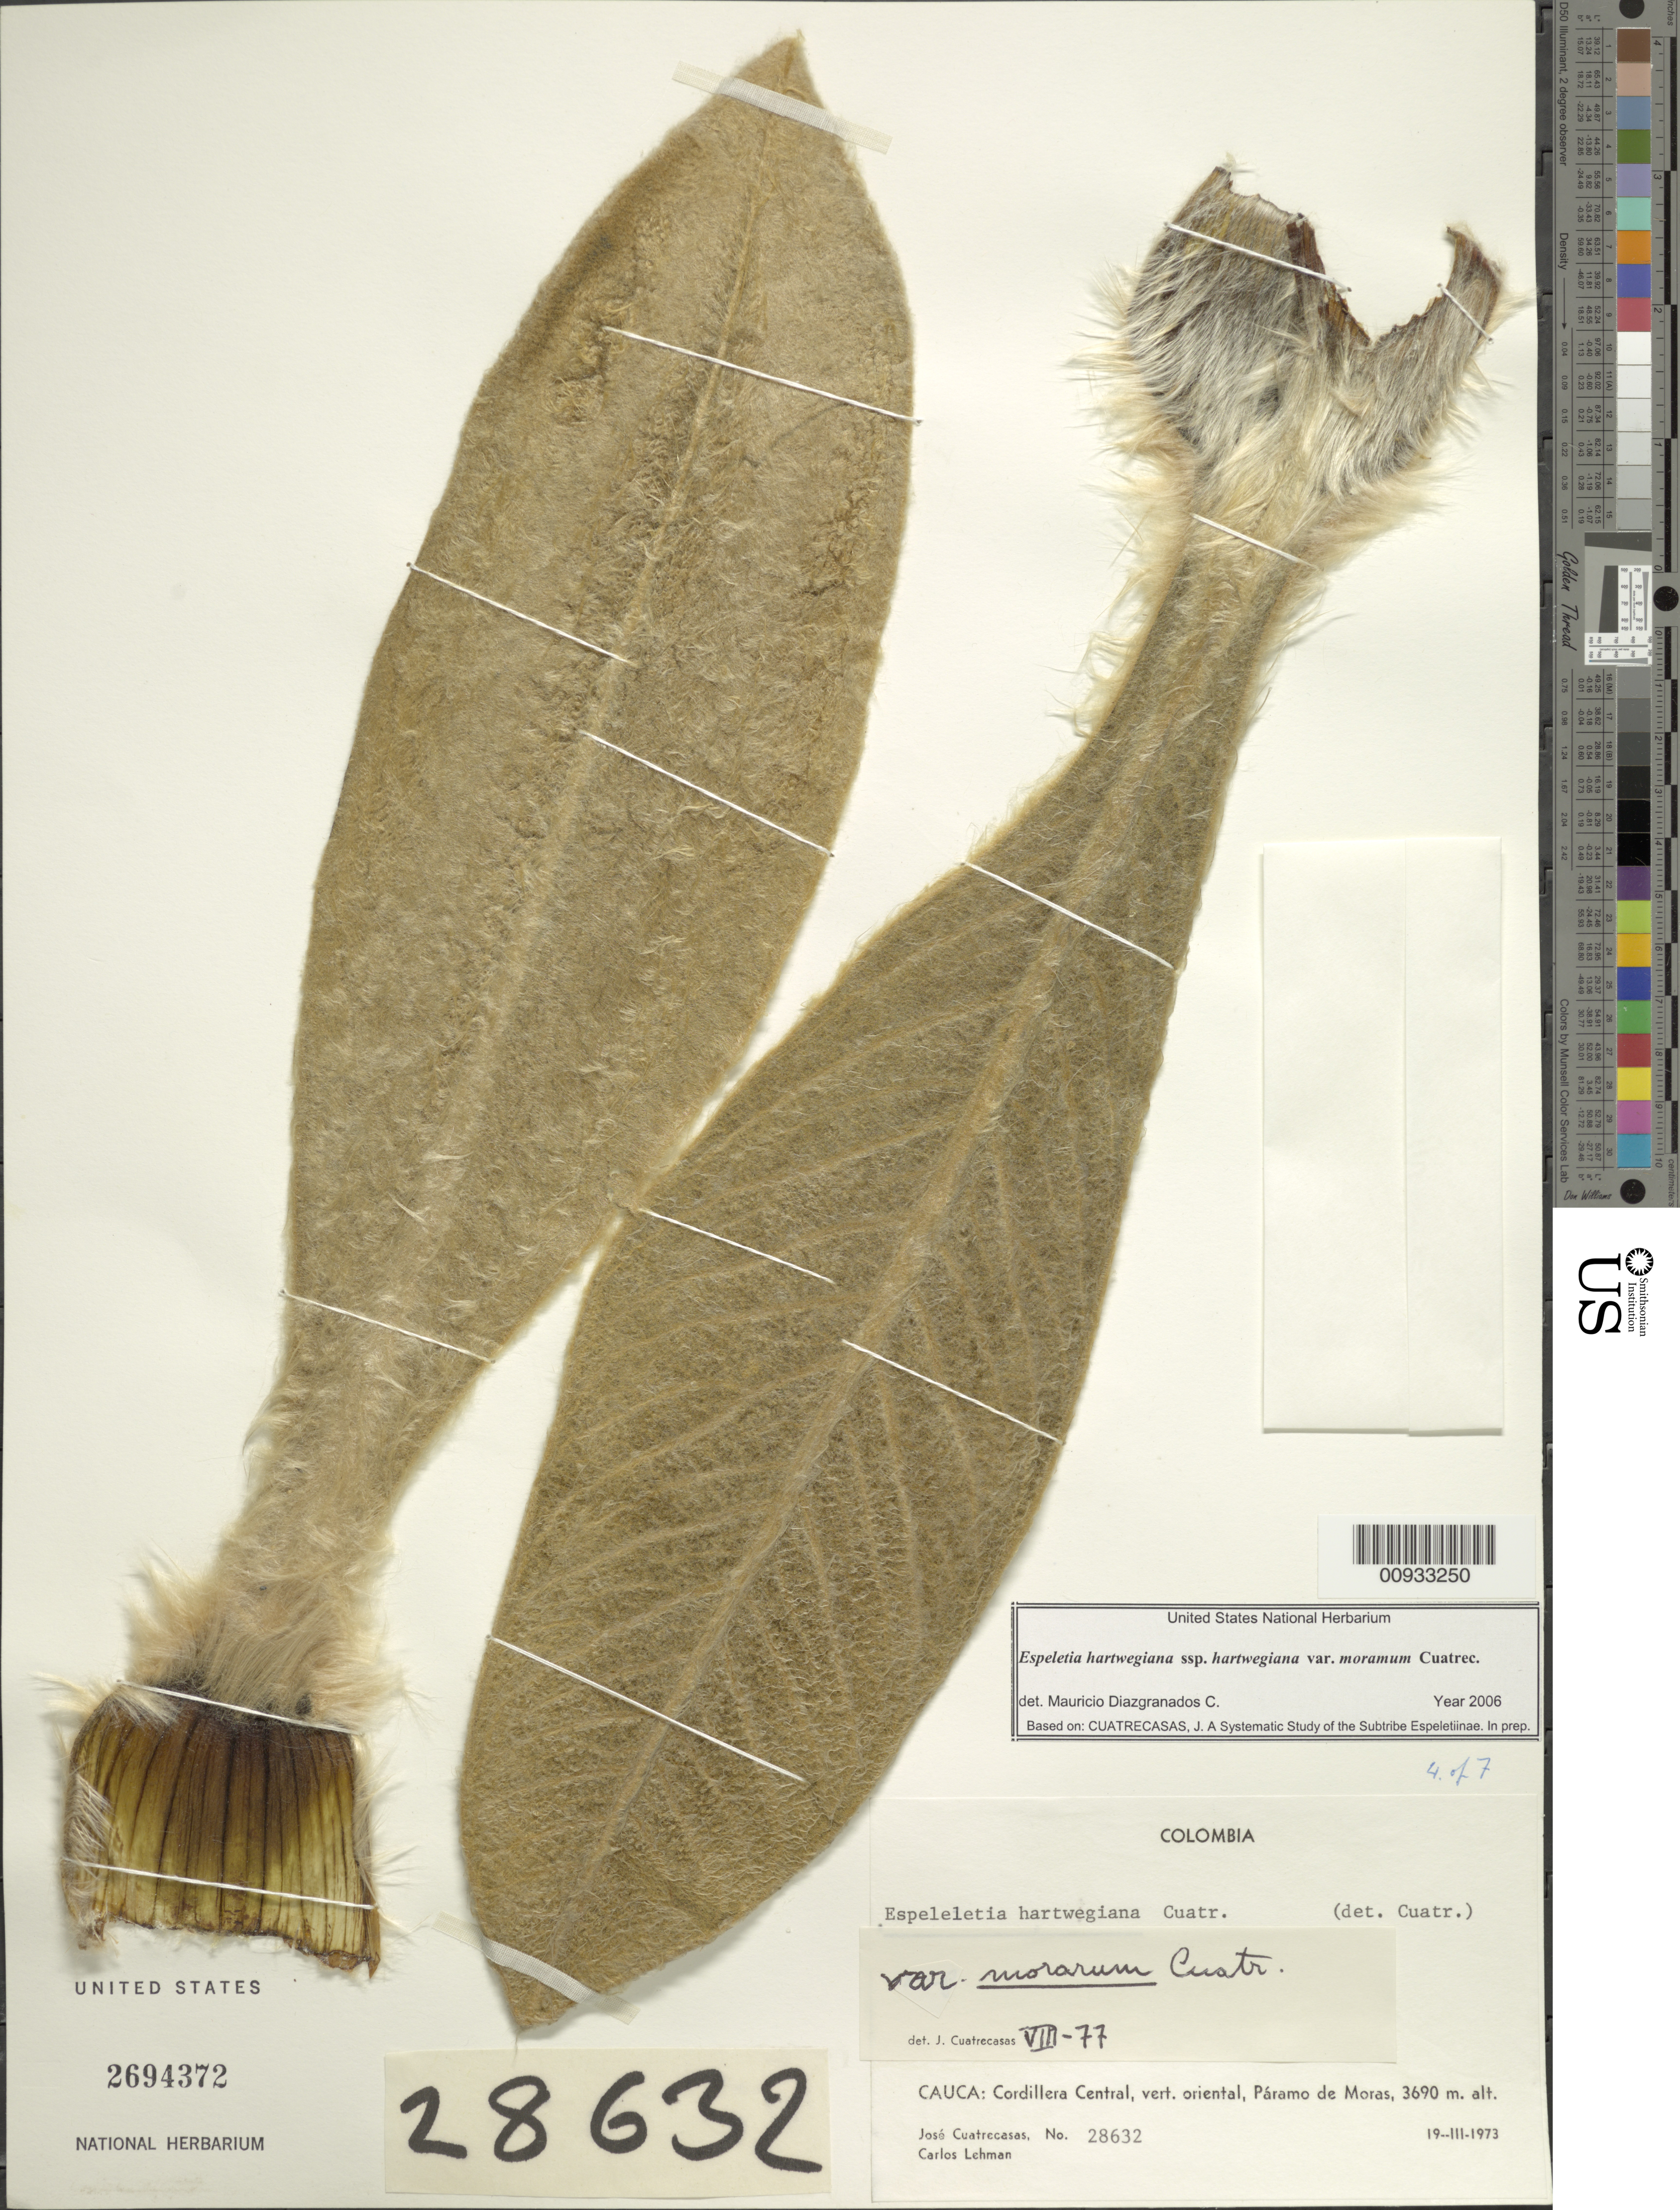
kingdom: Plantae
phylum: Tracheophyta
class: Magnoliopsida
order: Asterales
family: Asteraceae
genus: Espeletia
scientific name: Espeletia hartwegiana var. morarum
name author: Cuatrec.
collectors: J. Cuatrecasas & C. Lehman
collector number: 28632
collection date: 1973-03-19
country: Colombia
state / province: Cauca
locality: Cordillera Central, vert. oriental, Paramo de Moras.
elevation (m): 3690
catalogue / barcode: US 2694372